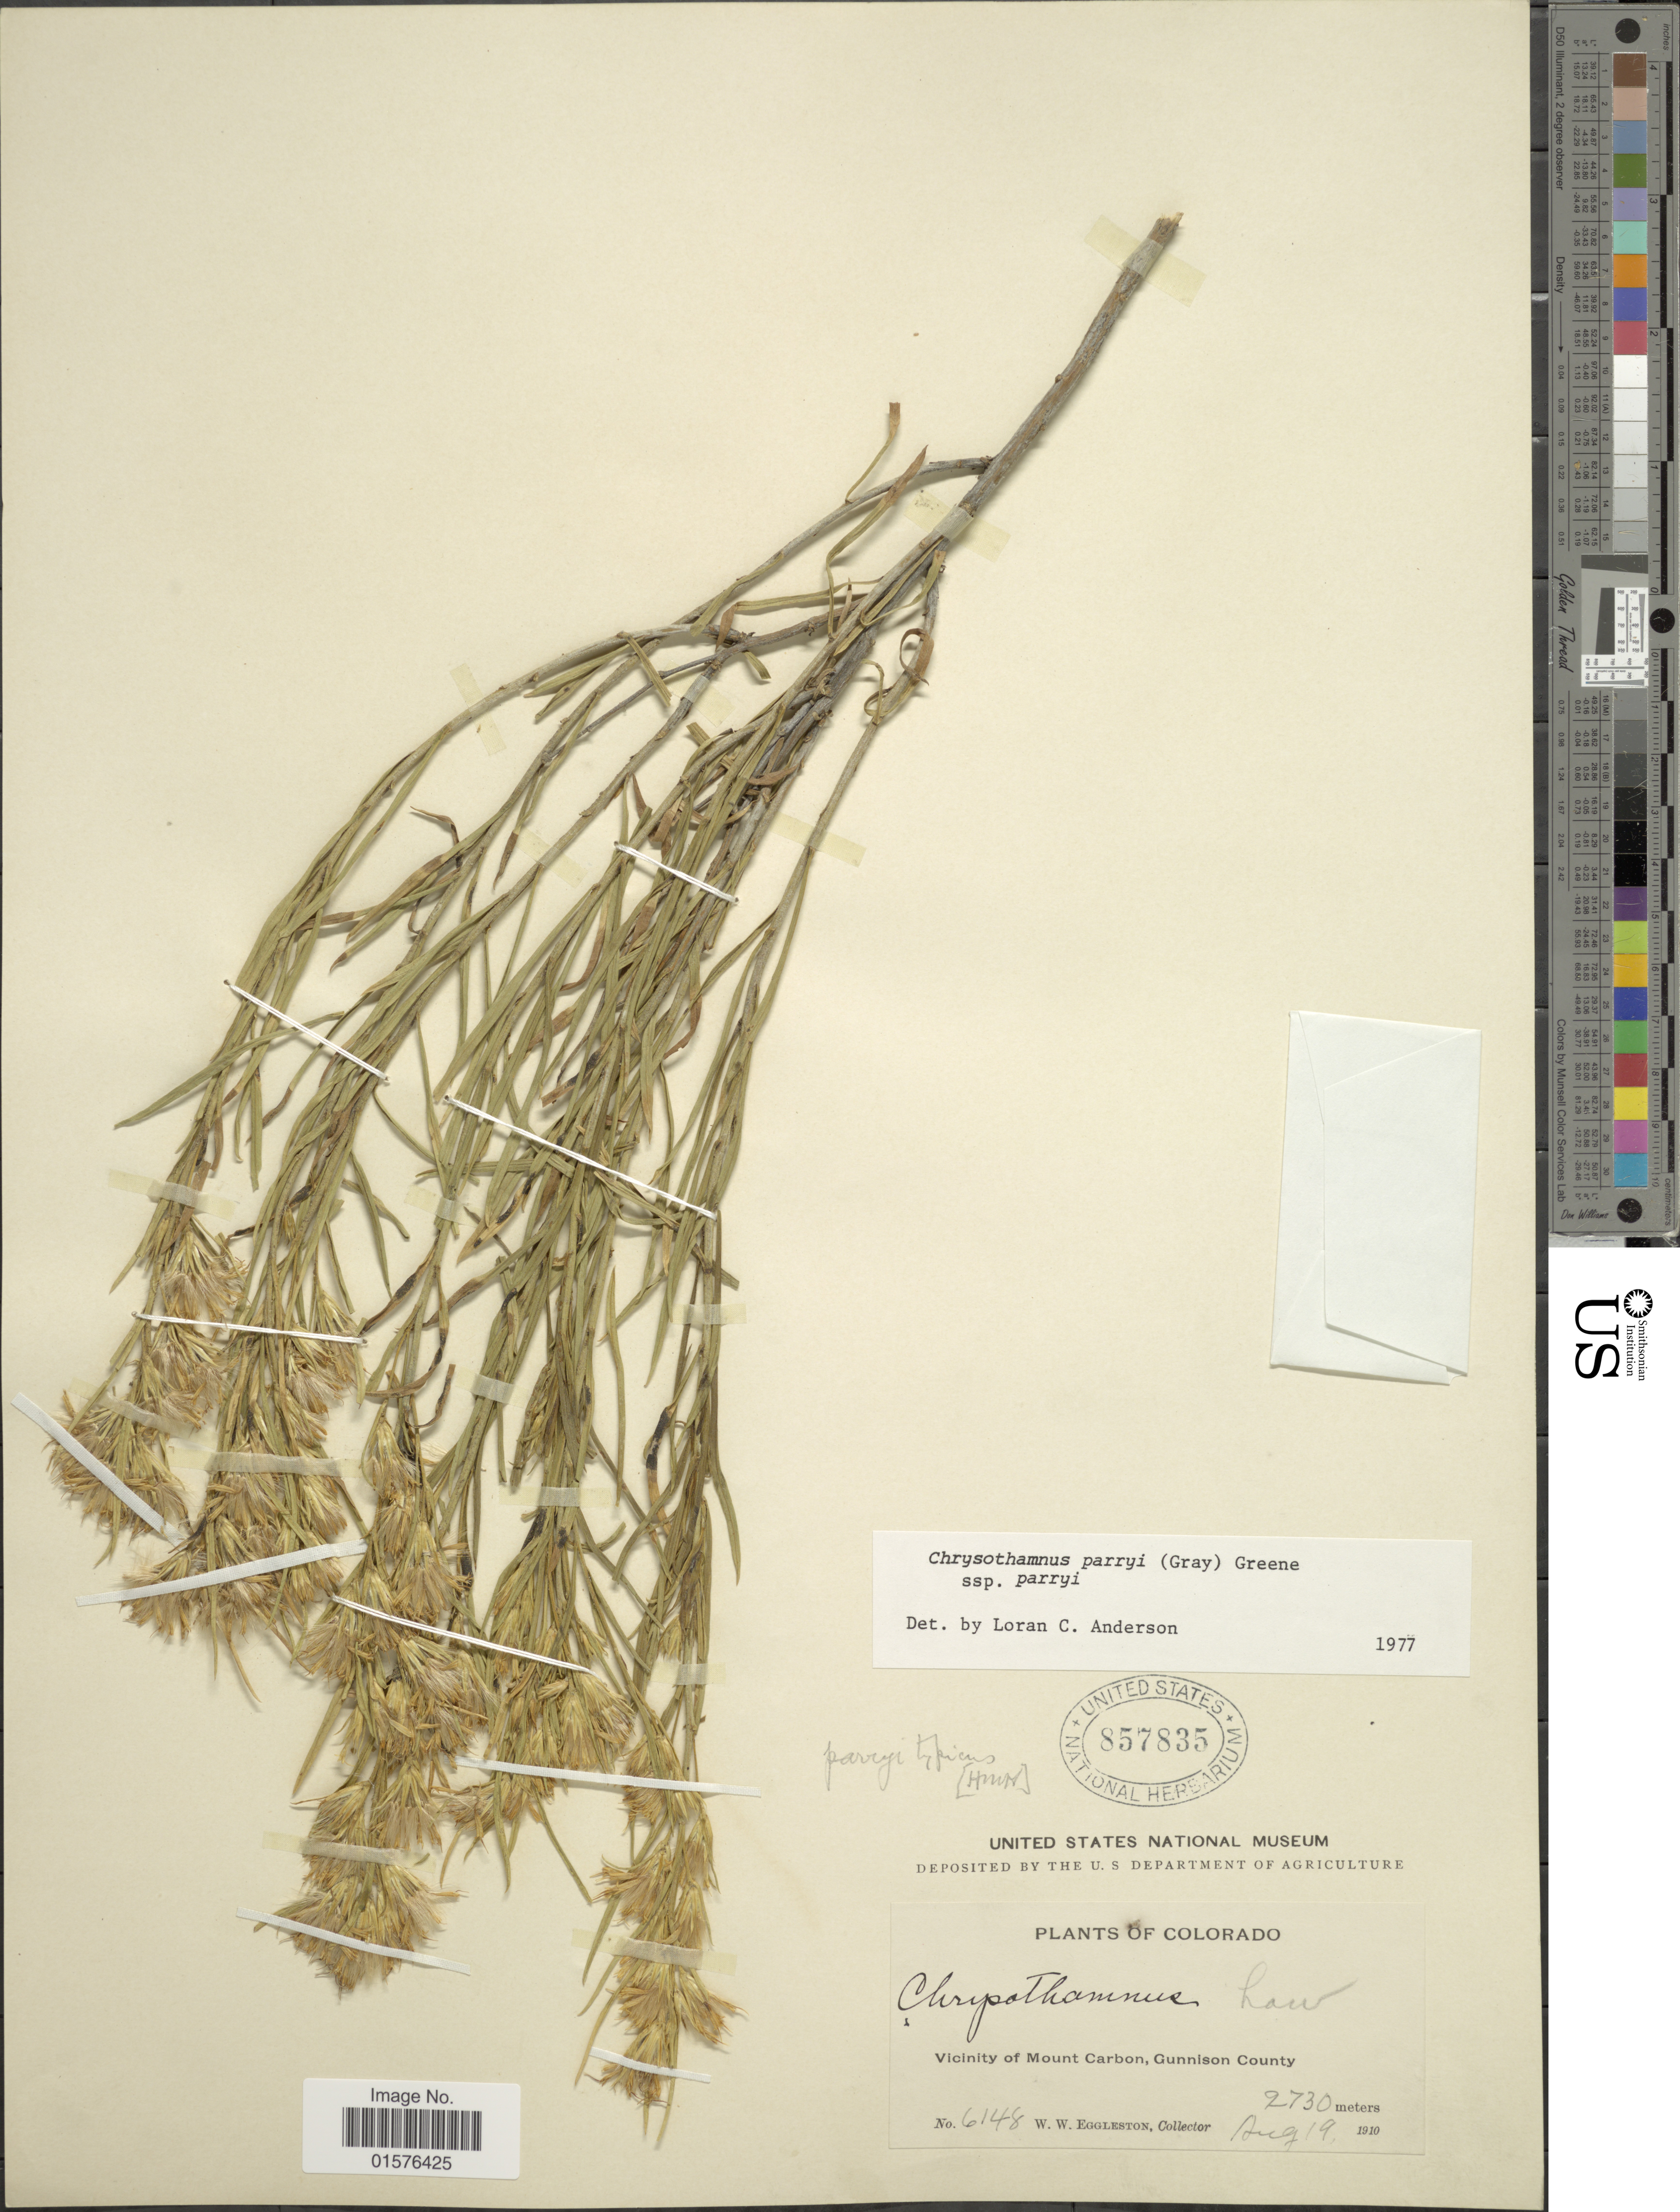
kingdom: Plantae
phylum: Tracheophyta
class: Magnoliopsida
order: Asterales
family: Asteraceae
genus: Ericameria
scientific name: Ericameria parryi var. parryi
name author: (A. Gray) G.L. Nesom & G.I. Baird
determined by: Urbatsch, Lowell E., Curator (LSU), Louisiana State University (UNITED STATES)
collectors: W. W. Eggleston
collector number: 6148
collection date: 1910-08-19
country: United States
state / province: Colorado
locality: Vicinity of Mount Carbon, Gunnison County.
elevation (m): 2730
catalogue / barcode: US 857835